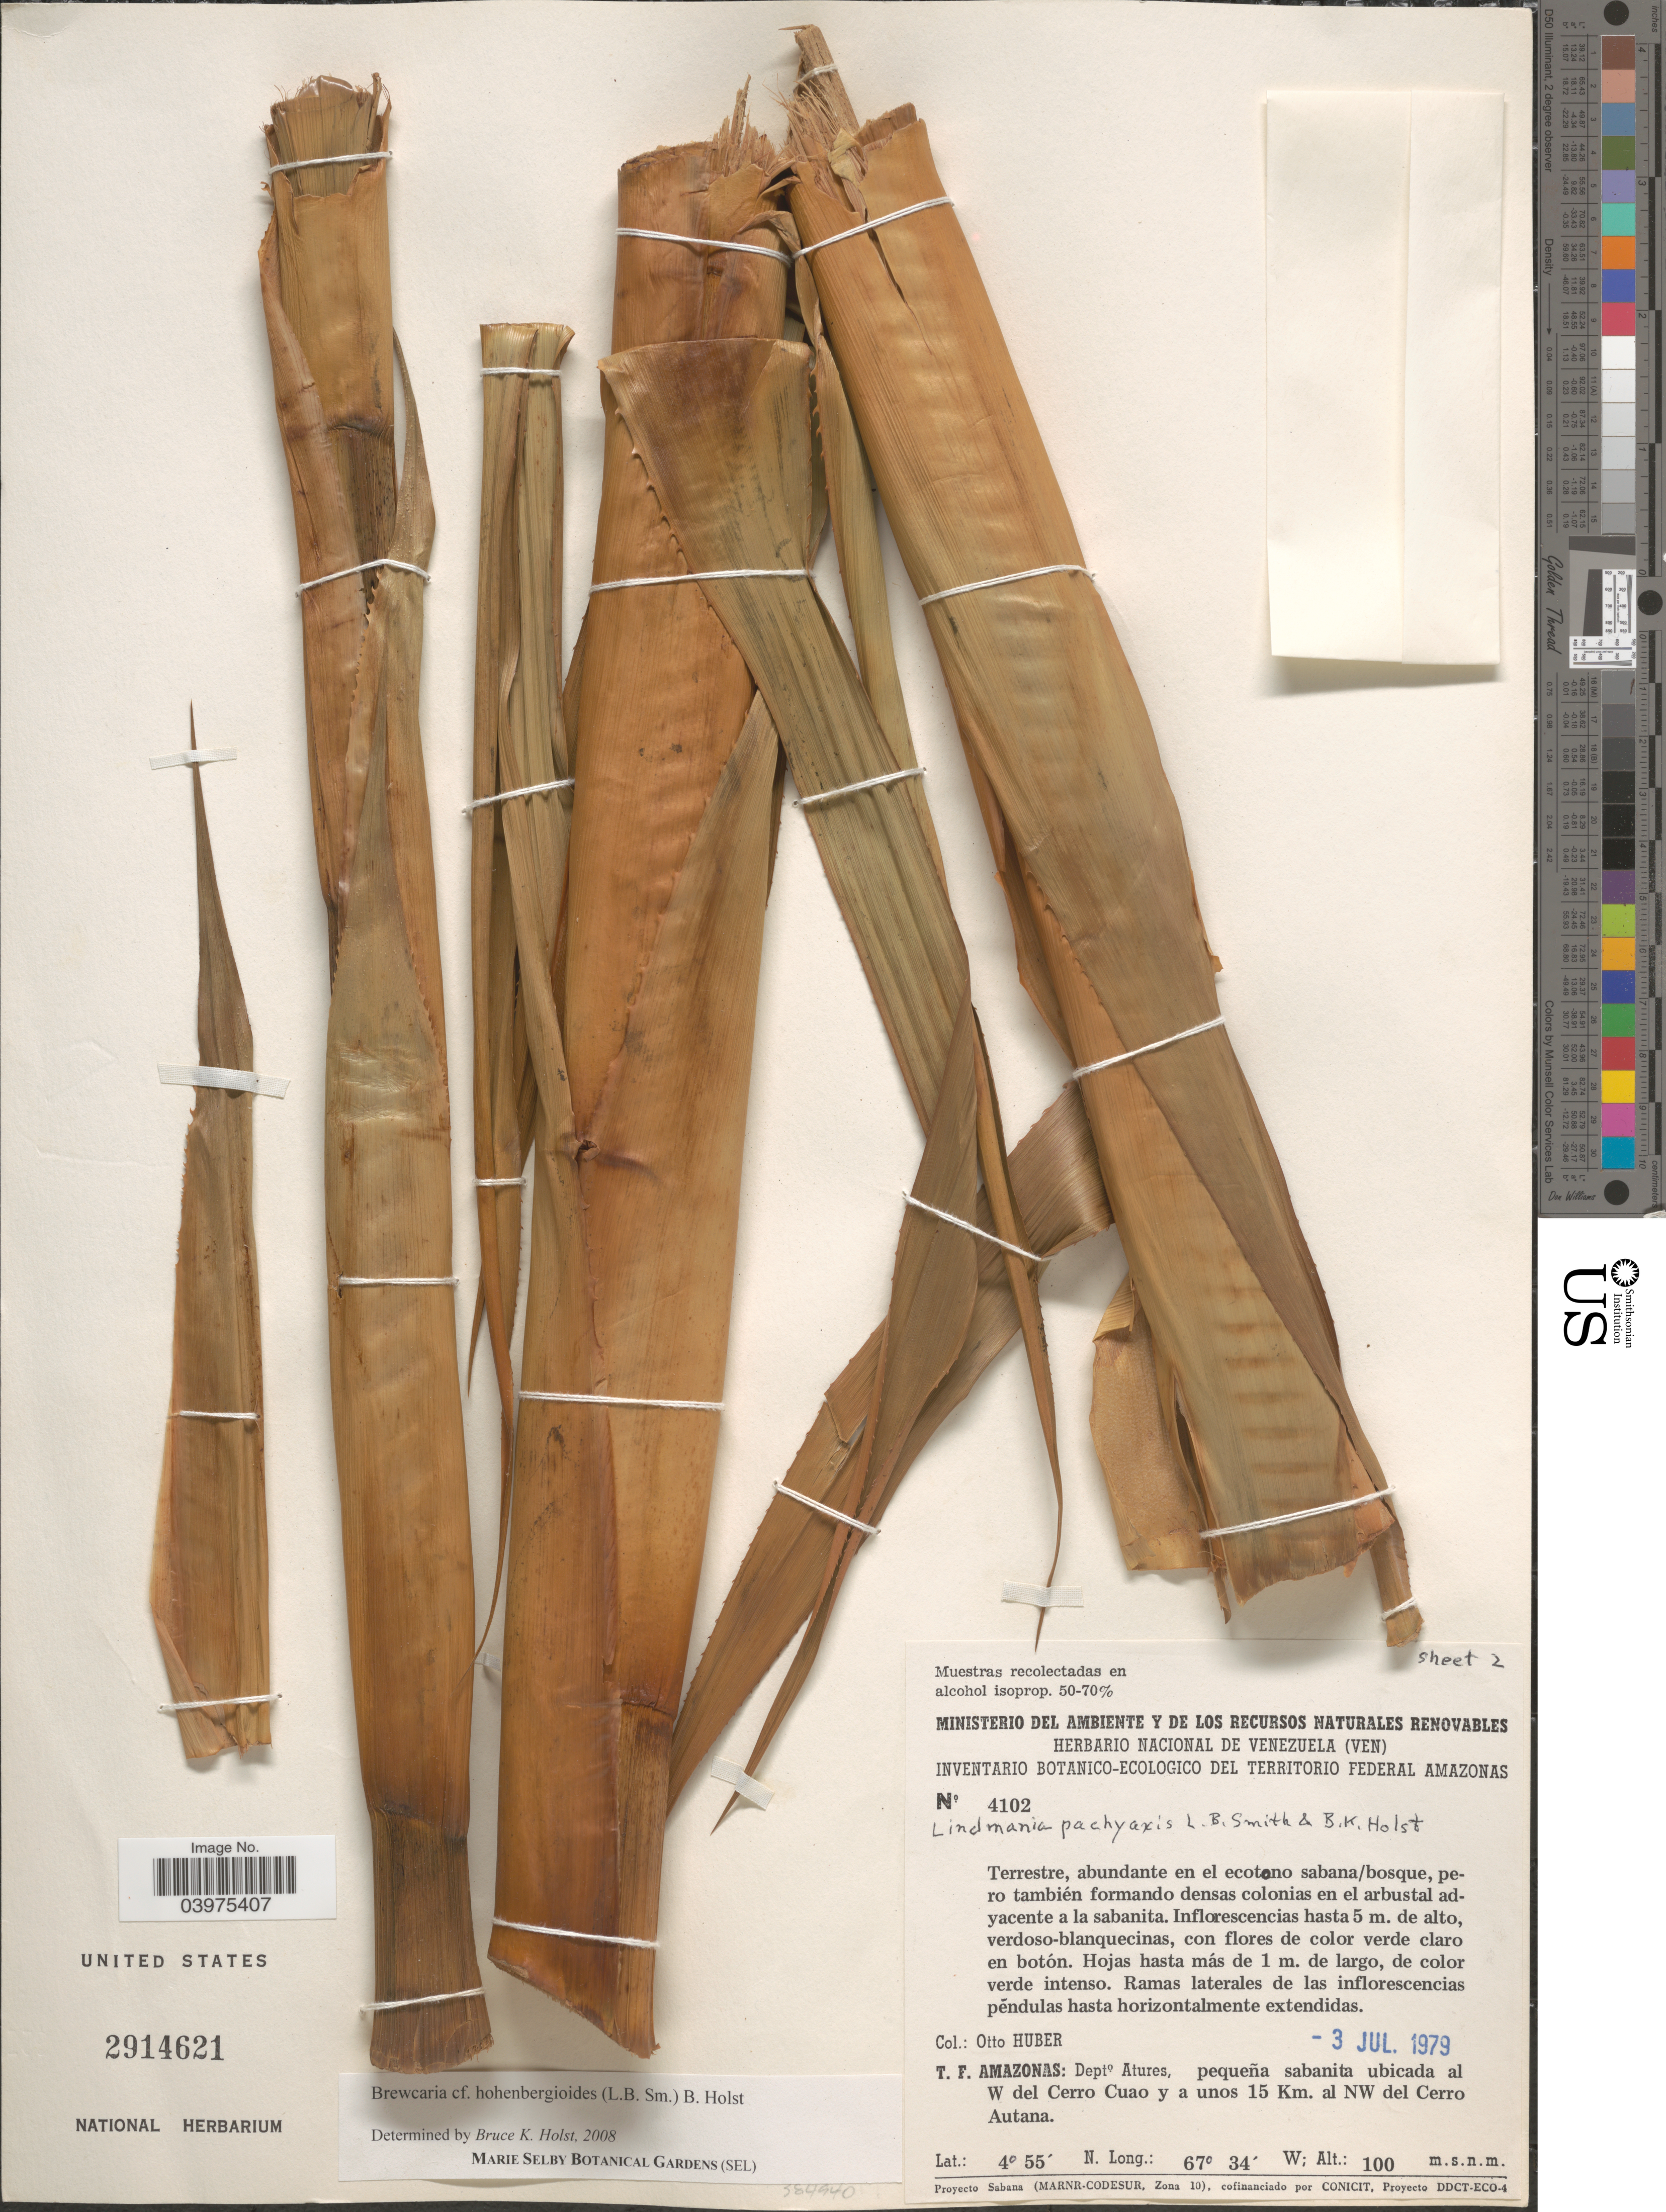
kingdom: Plantae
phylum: Tracheophyta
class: Liliopsida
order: Poales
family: Bromeliaceae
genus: Brewcaria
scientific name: Brewcaria hohenbergioides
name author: (L.B. Sm.) B. Holst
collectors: O. Huber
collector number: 4102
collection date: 1979-07-03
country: Venezuela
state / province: Amazonas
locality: T. F. Amazonas: Depto Atures, pequeña sabanita ubicada al W del Cerro Cuao y a unos 15 Km. al NW del Cerro Autana.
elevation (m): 100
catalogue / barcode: US 2914621